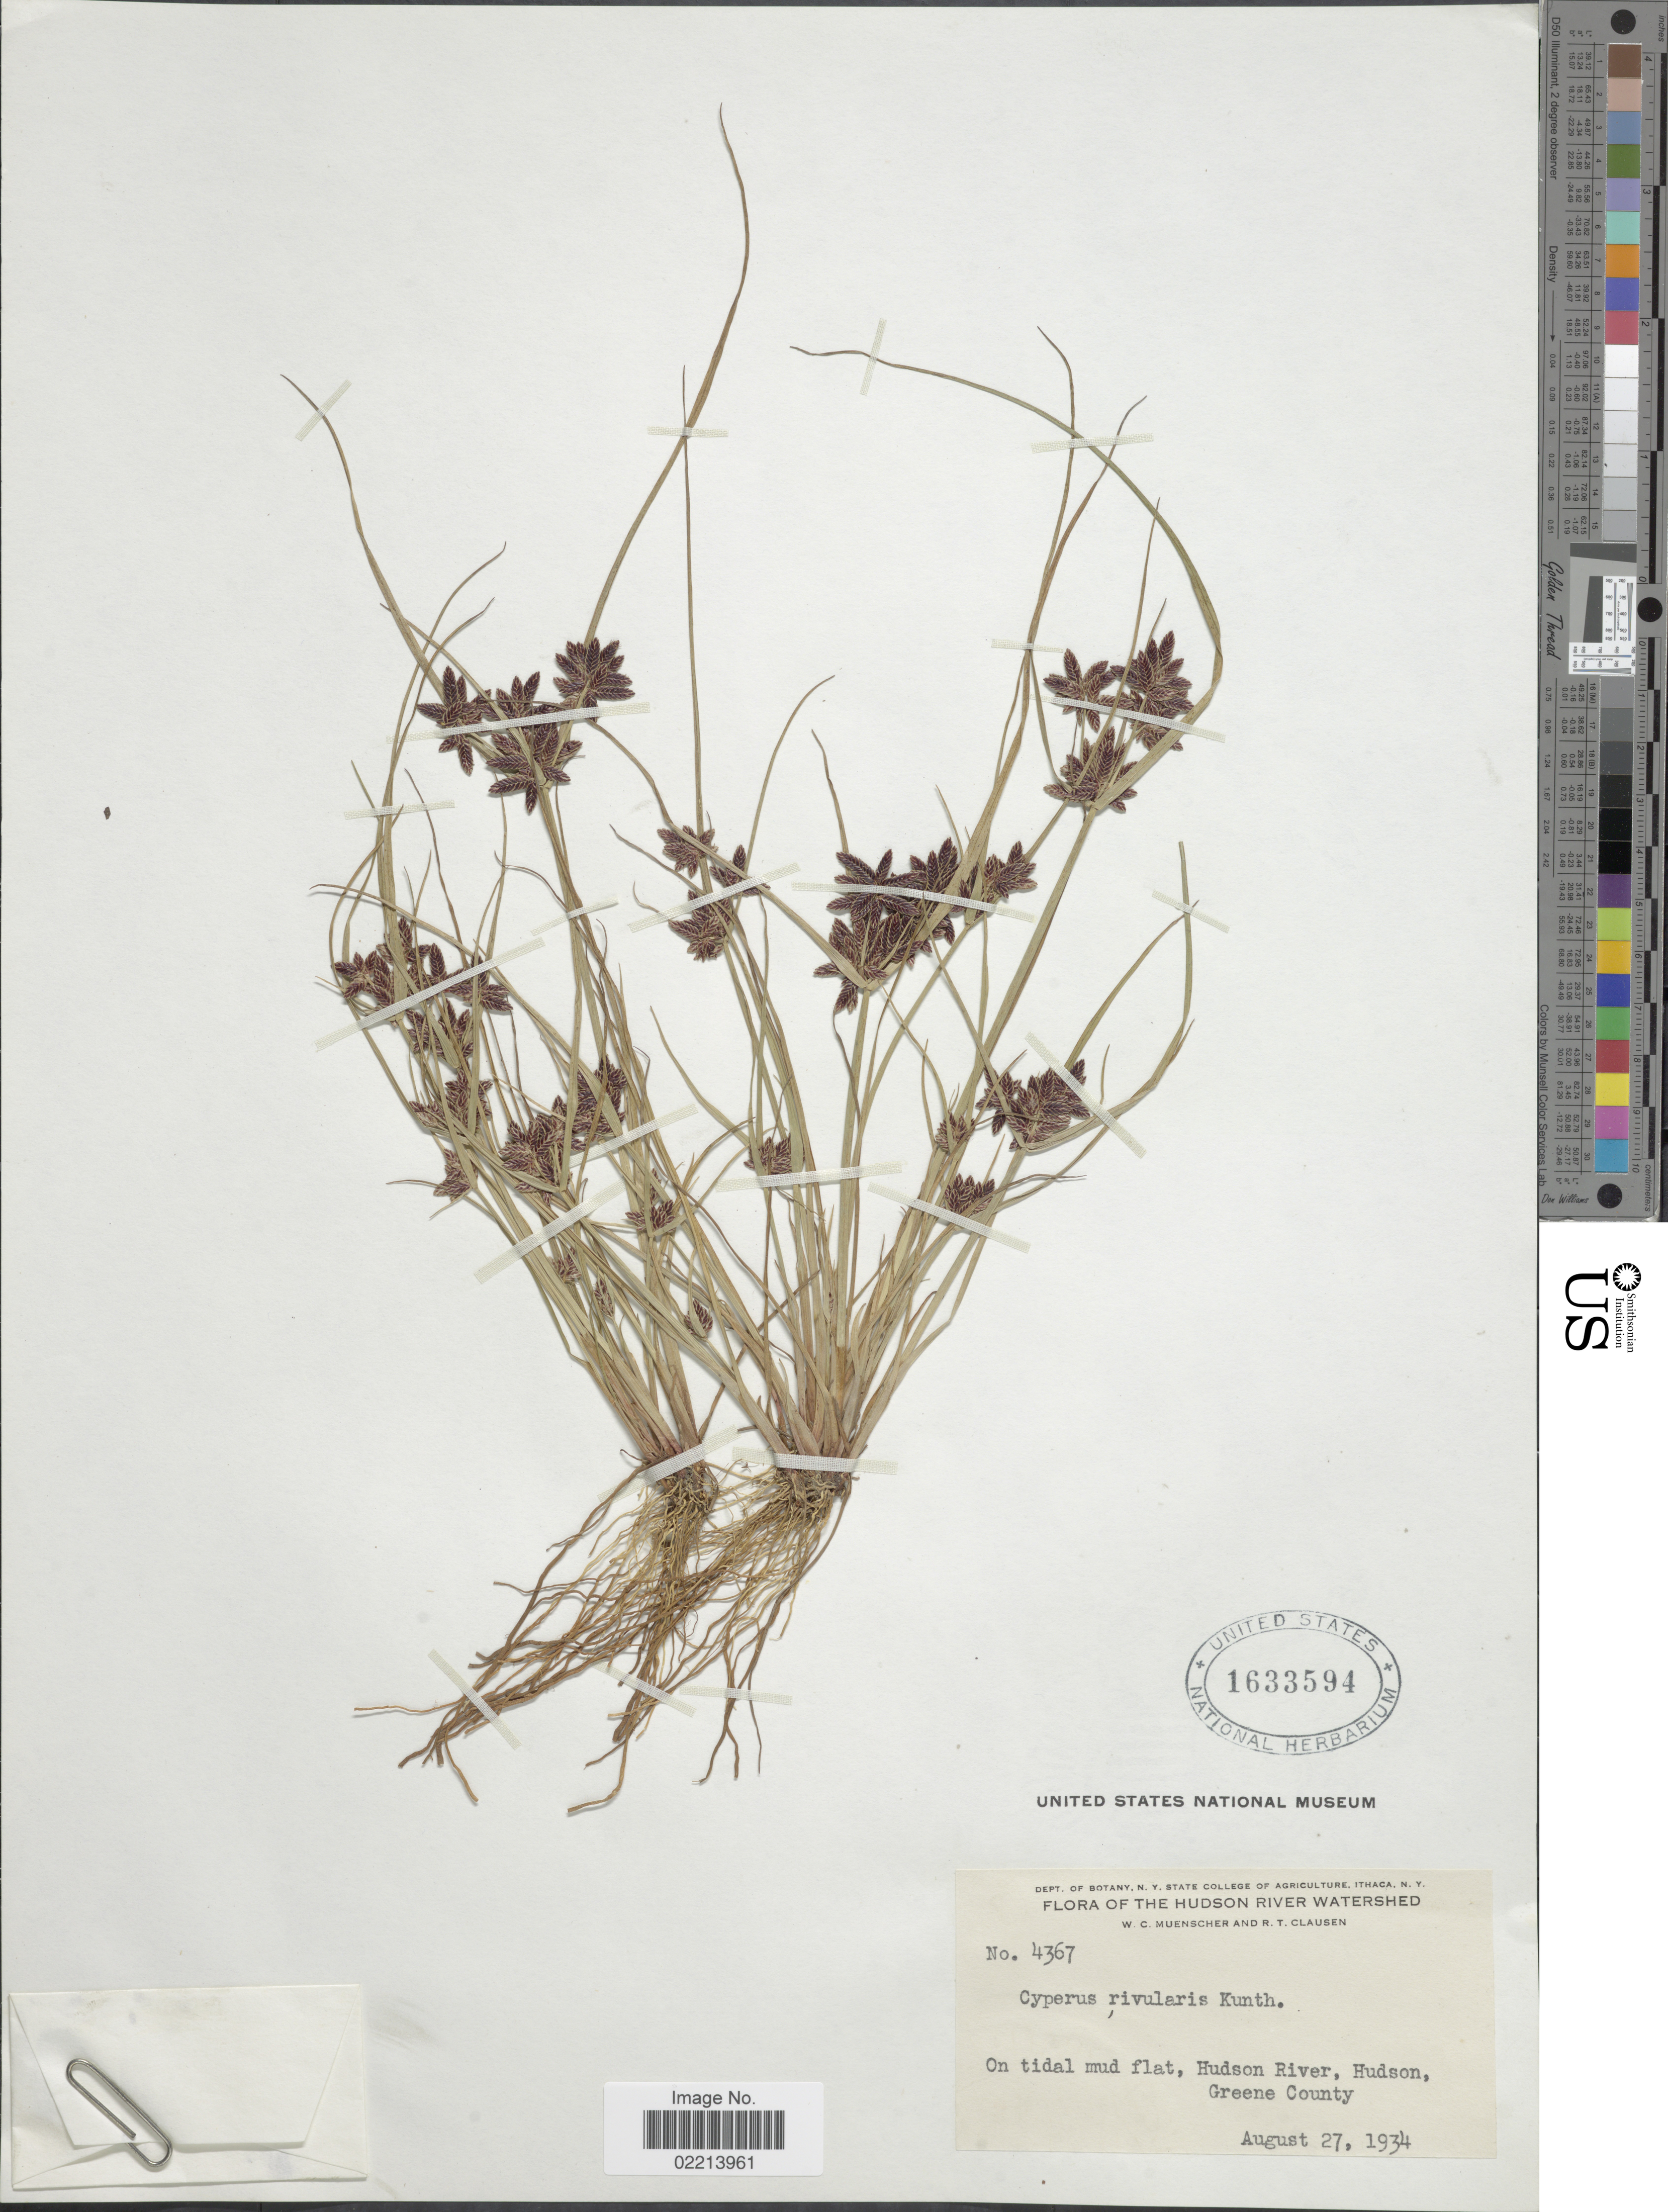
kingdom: Plantae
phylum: Tracheophyta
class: Liliopsida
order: Poales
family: Cyperaceae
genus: Cyperus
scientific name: Cyperus bipartitus Torr.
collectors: W. Muenscher & R. T. Clausen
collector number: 4367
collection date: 1934-08-27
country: United States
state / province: New York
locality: Hudson River Watershed. On tidal mud flat, Hudson River, Hudson, Greene County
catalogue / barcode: US 1633594